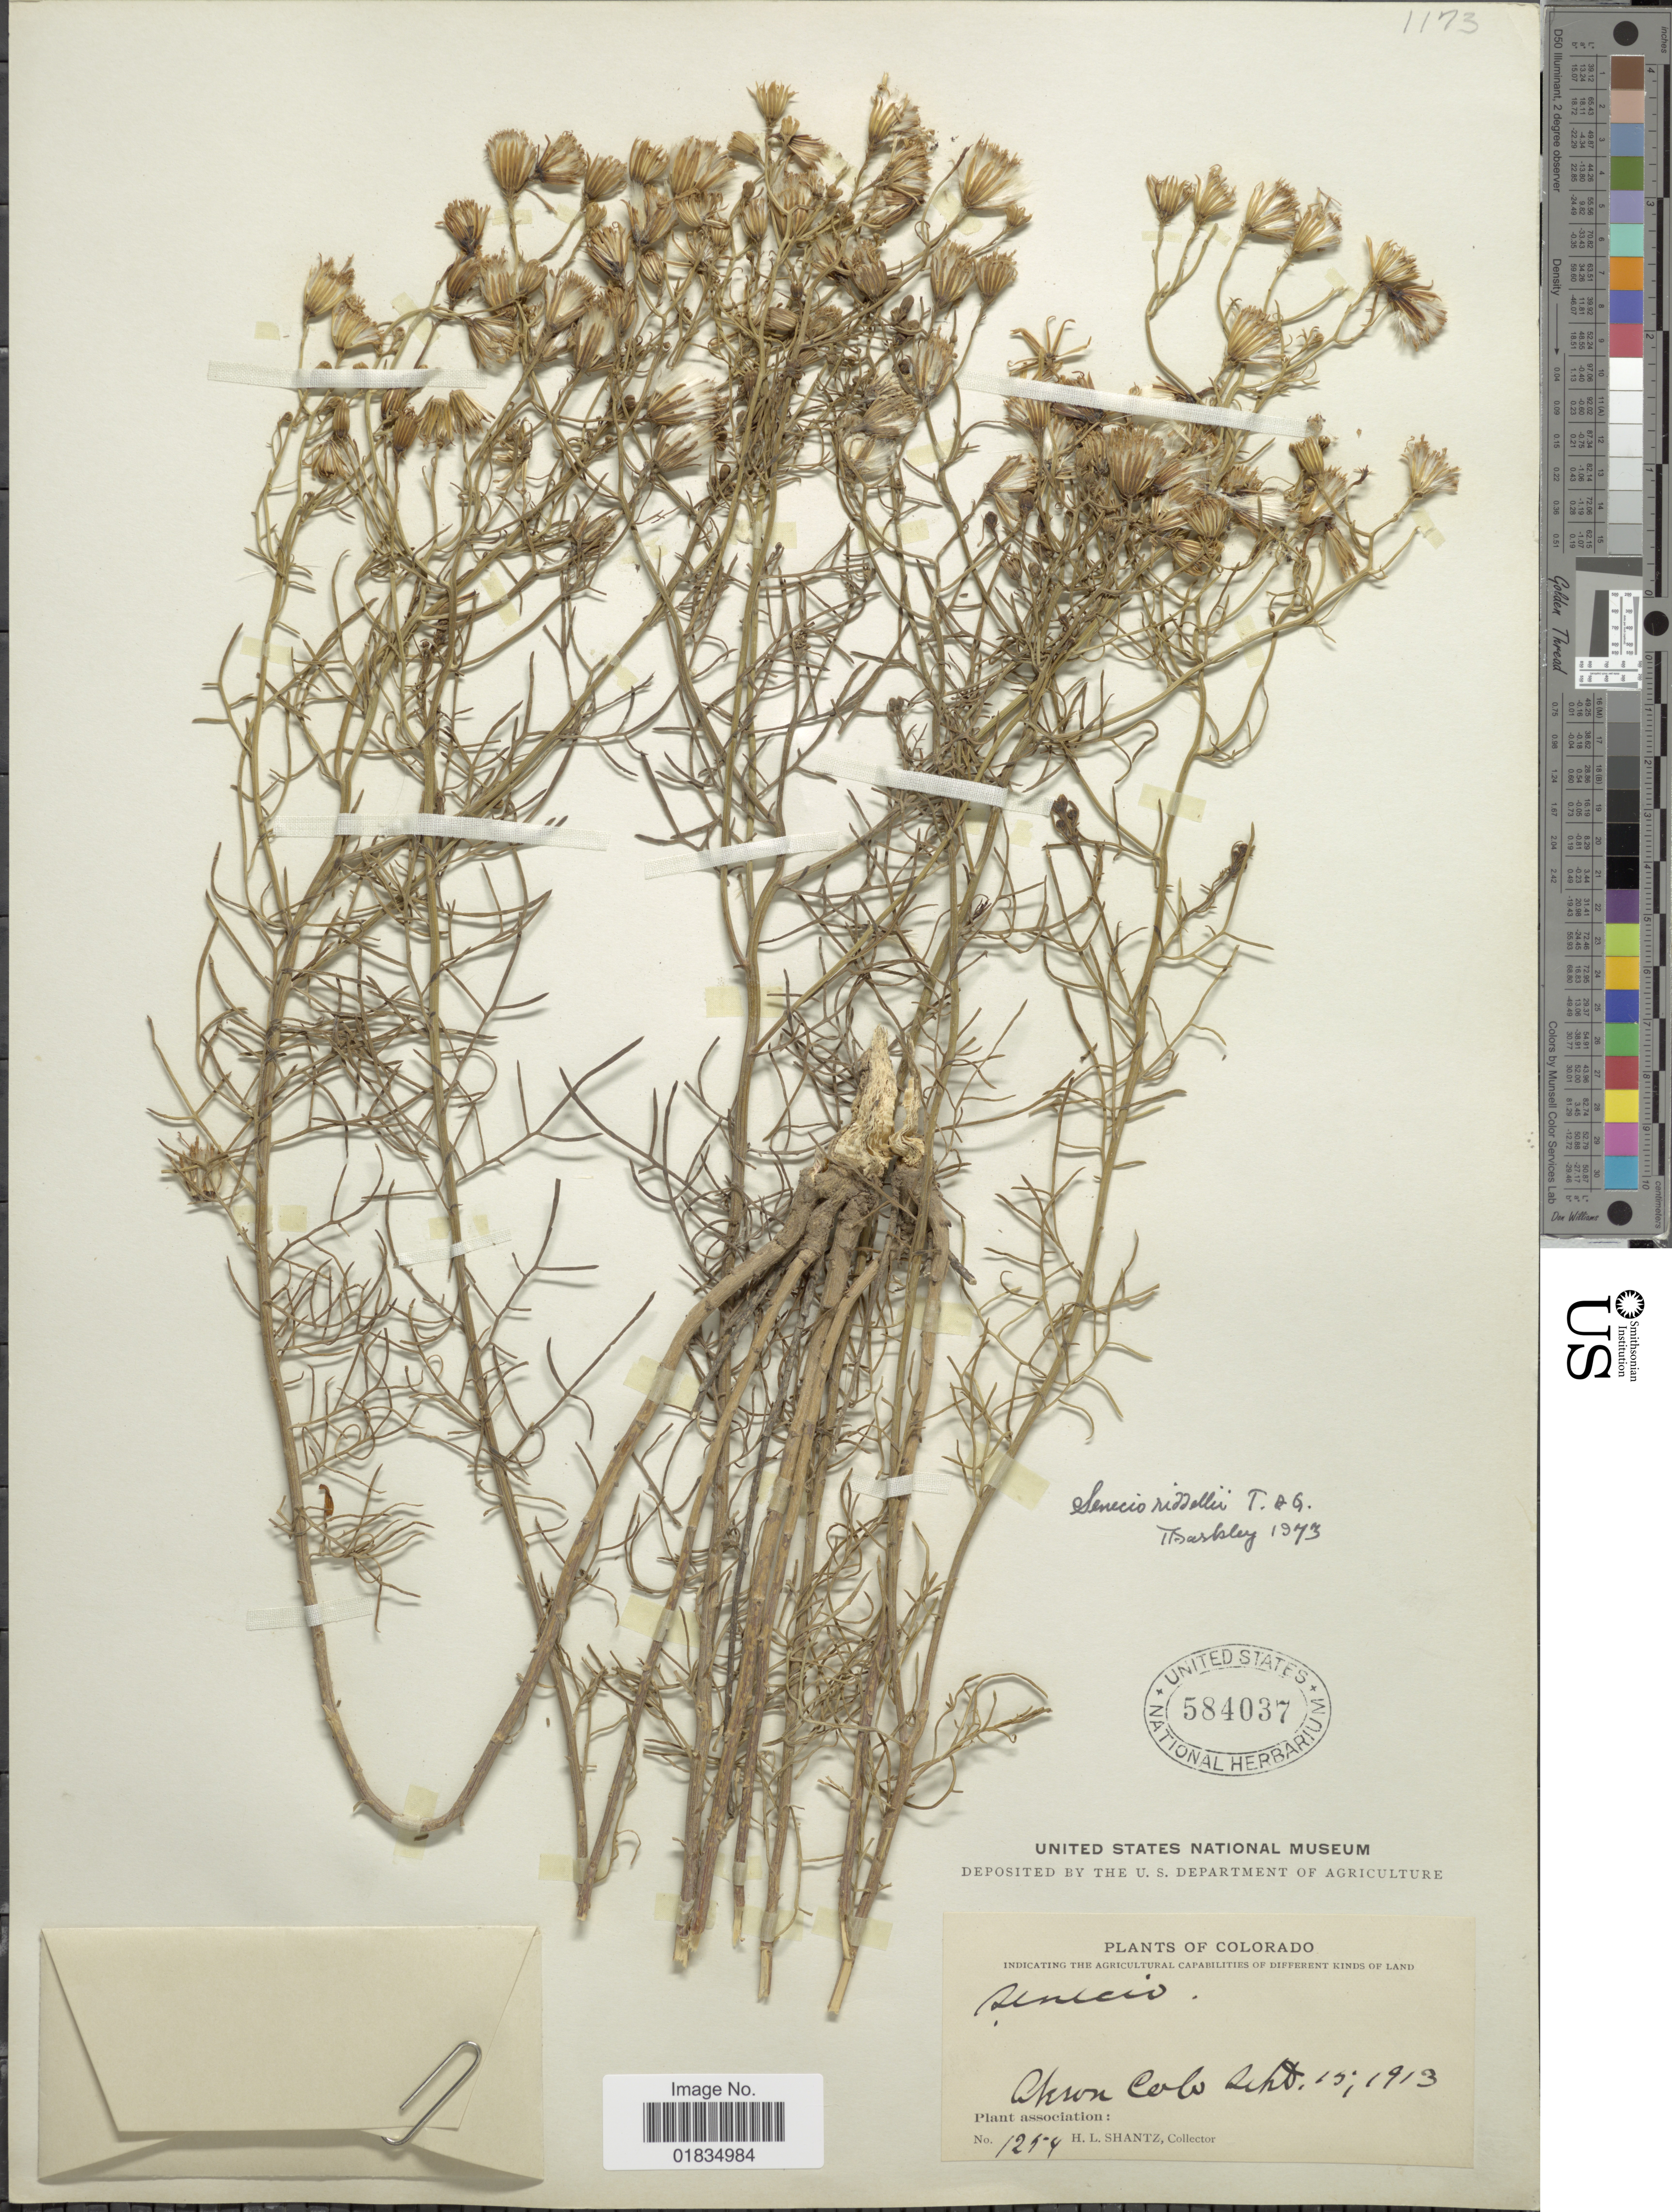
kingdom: Plantae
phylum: Tracheophyta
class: Magnoliopsida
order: Asterales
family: Asteraceae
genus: Senecio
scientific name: Senecio riddellii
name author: Torr. & A. Gray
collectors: H. Shantz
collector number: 1254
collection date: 1913-08-15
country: United States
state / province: Colorado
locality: Akron Colo.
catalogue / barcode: US 584037